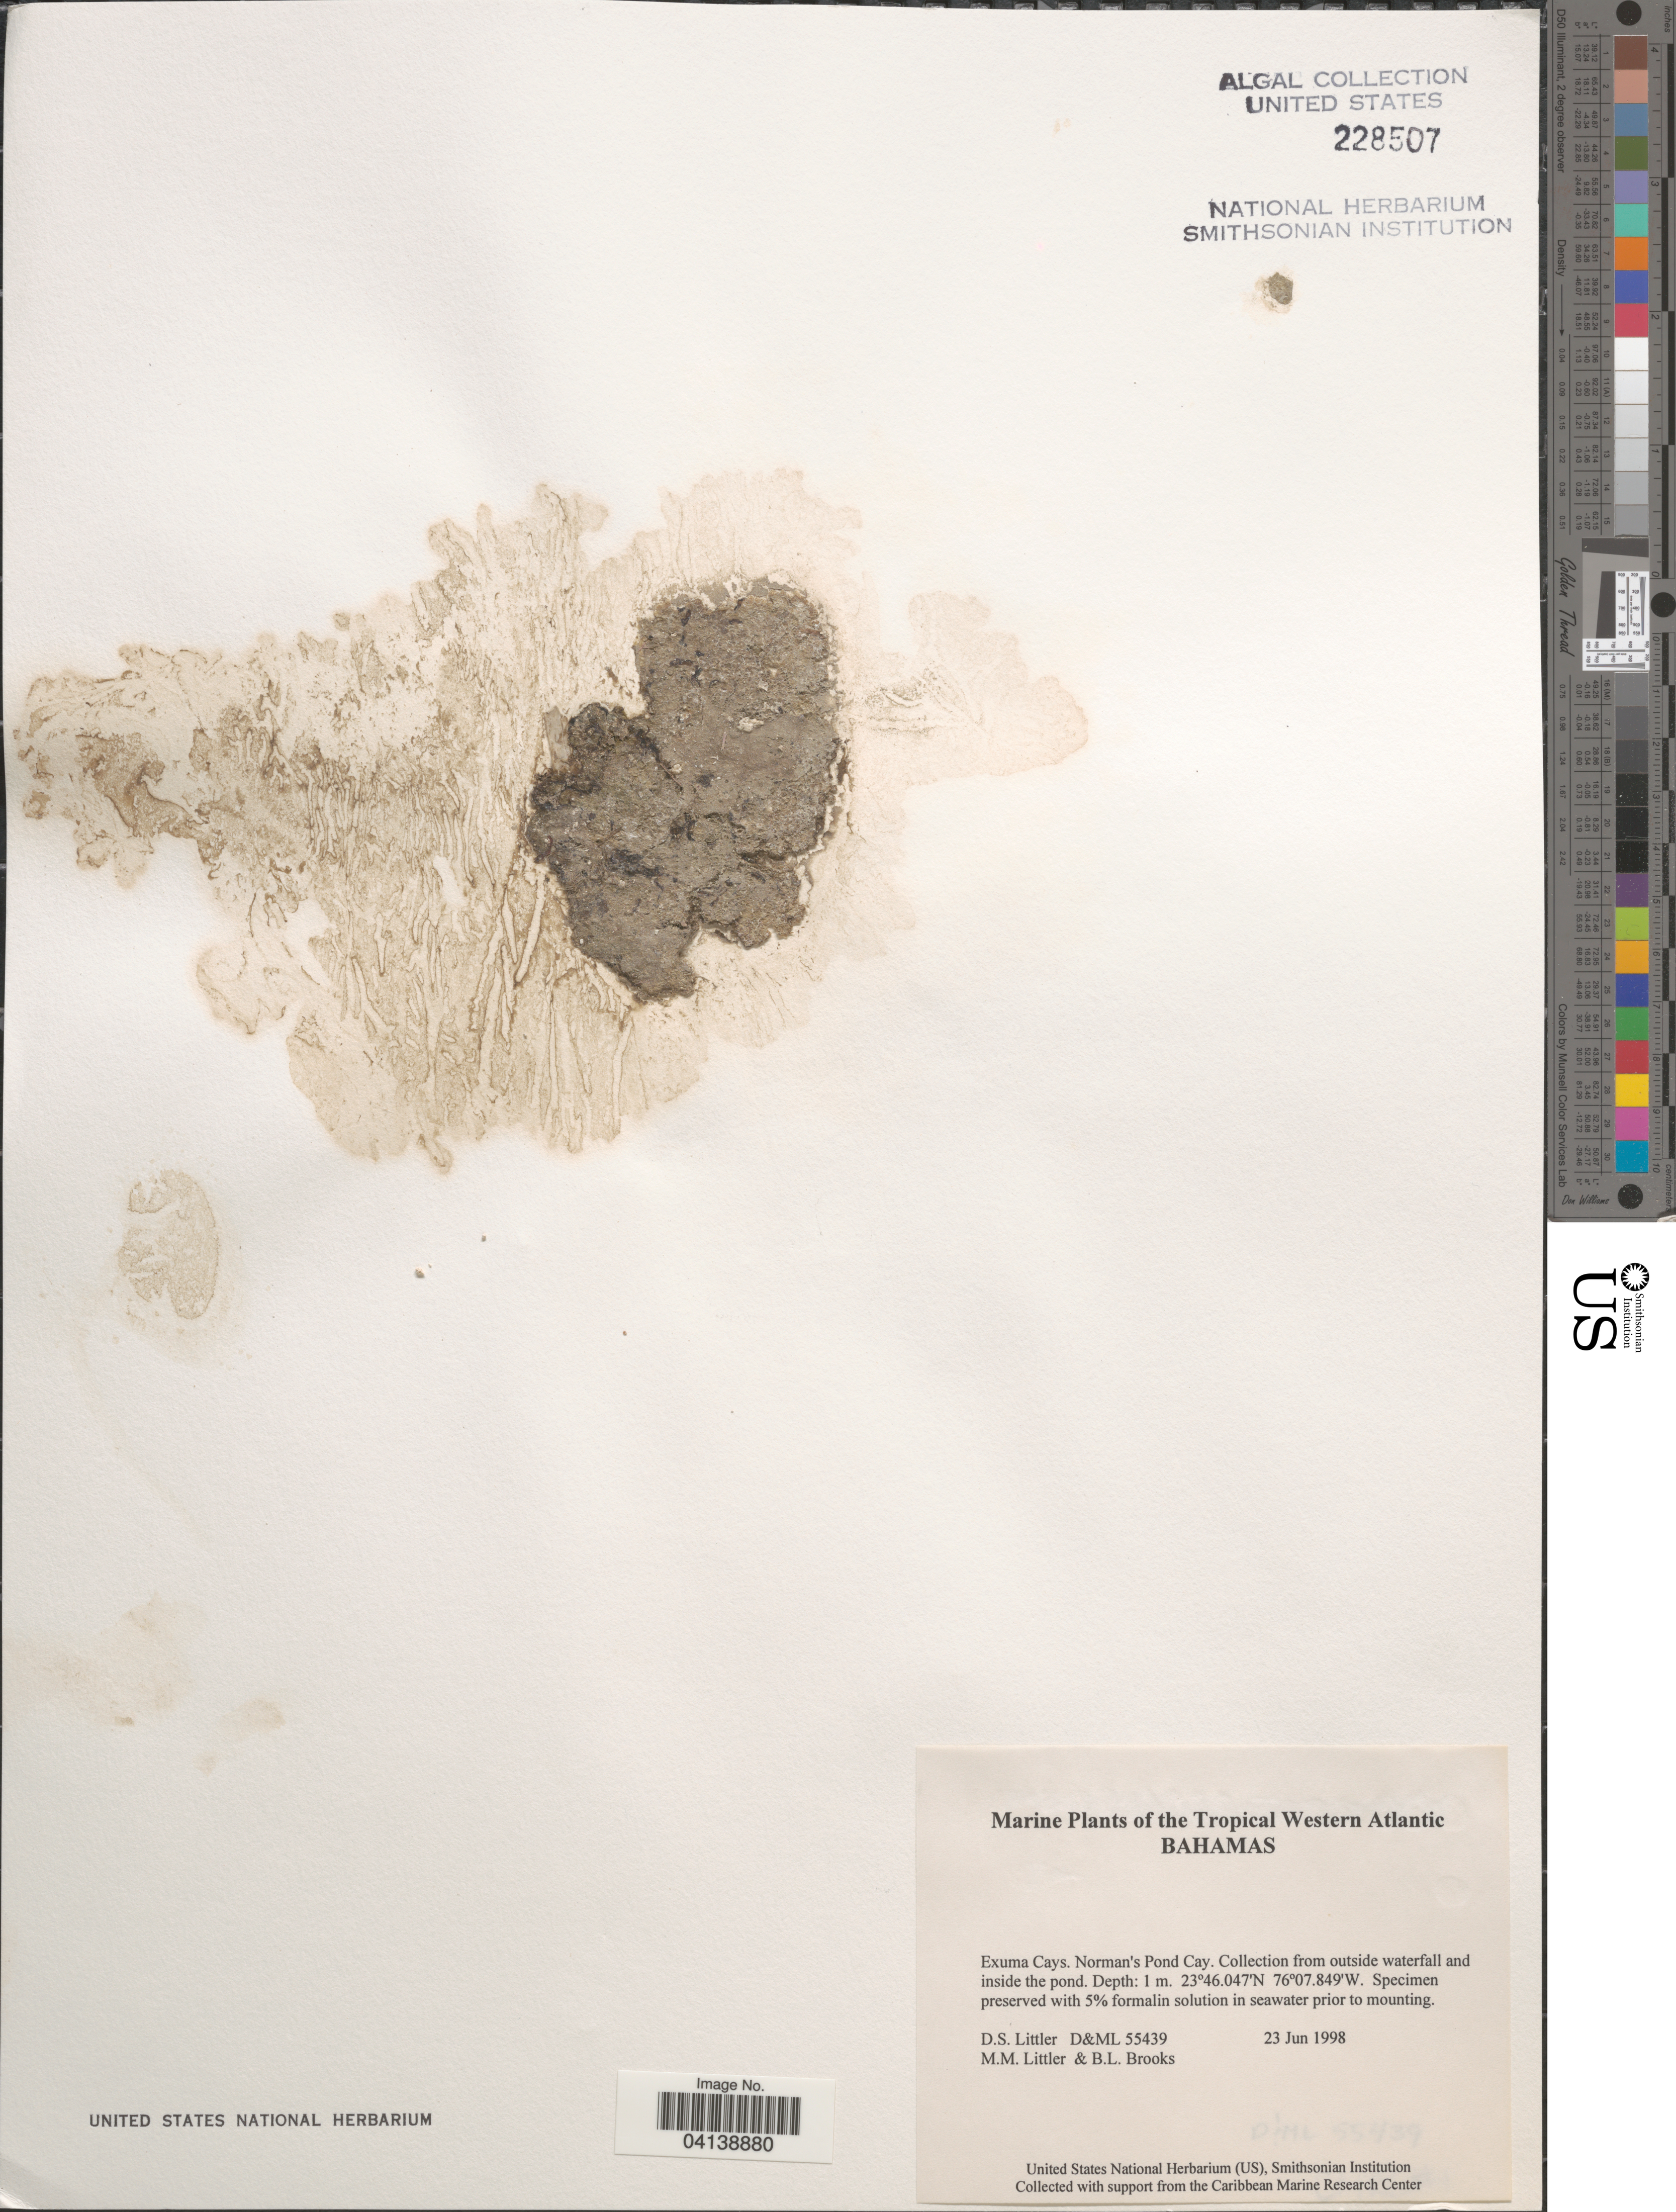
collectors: D. S. Littler & B. Brooks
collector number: D&ML55439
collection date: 1998-06-23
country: Bahamas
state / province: Exuma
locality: The Tropical Western Atlantic. Exuma Cays. Norman's Pond Cay. Collection from outside waterfall and inside the pond.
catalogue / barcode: US 228507